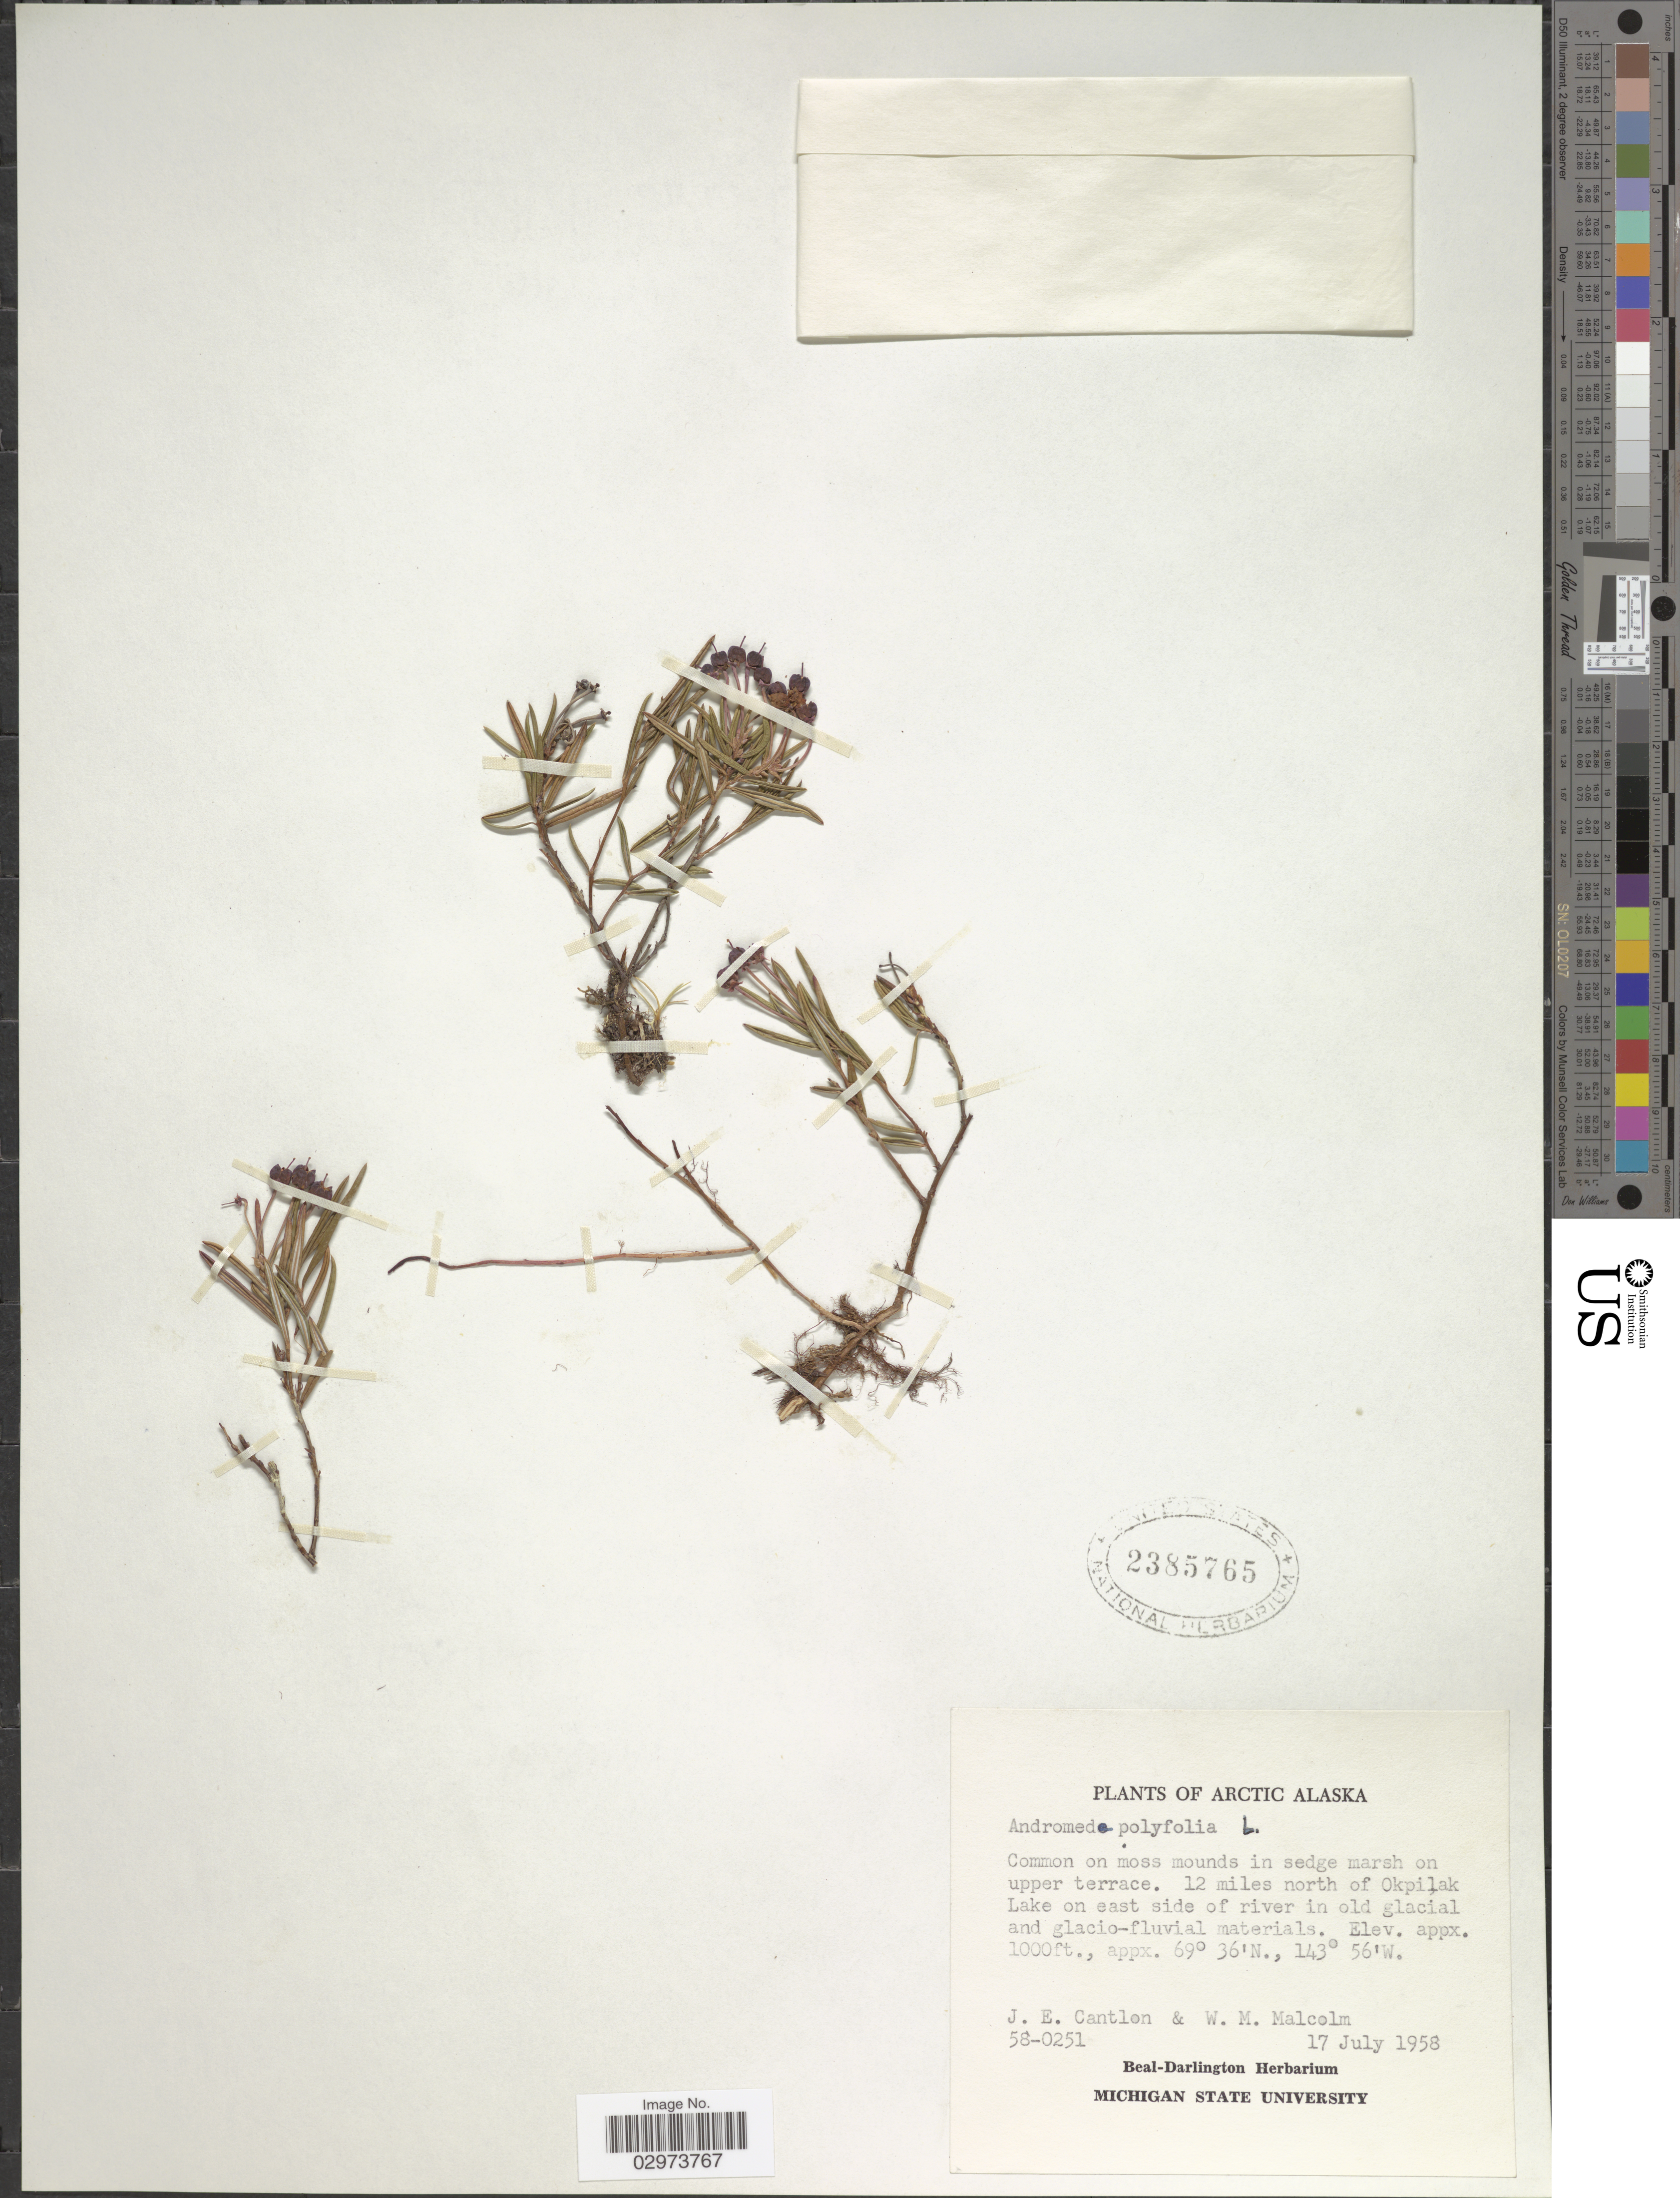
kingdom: Plantae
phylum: Tracheophyta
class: Magnoliopsida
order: Ericales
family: Ericaceae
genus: Andromeda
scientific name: Andromeda polifolia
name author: L.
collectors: J. Cantlon & W. Malcolm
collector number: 58-0251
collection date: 1958-07-17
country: United States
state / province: Alaska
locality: Arctic Alaska. 12 miles north of Okpilak Lake on east side of river.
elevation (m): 305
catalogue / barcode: US 2385765